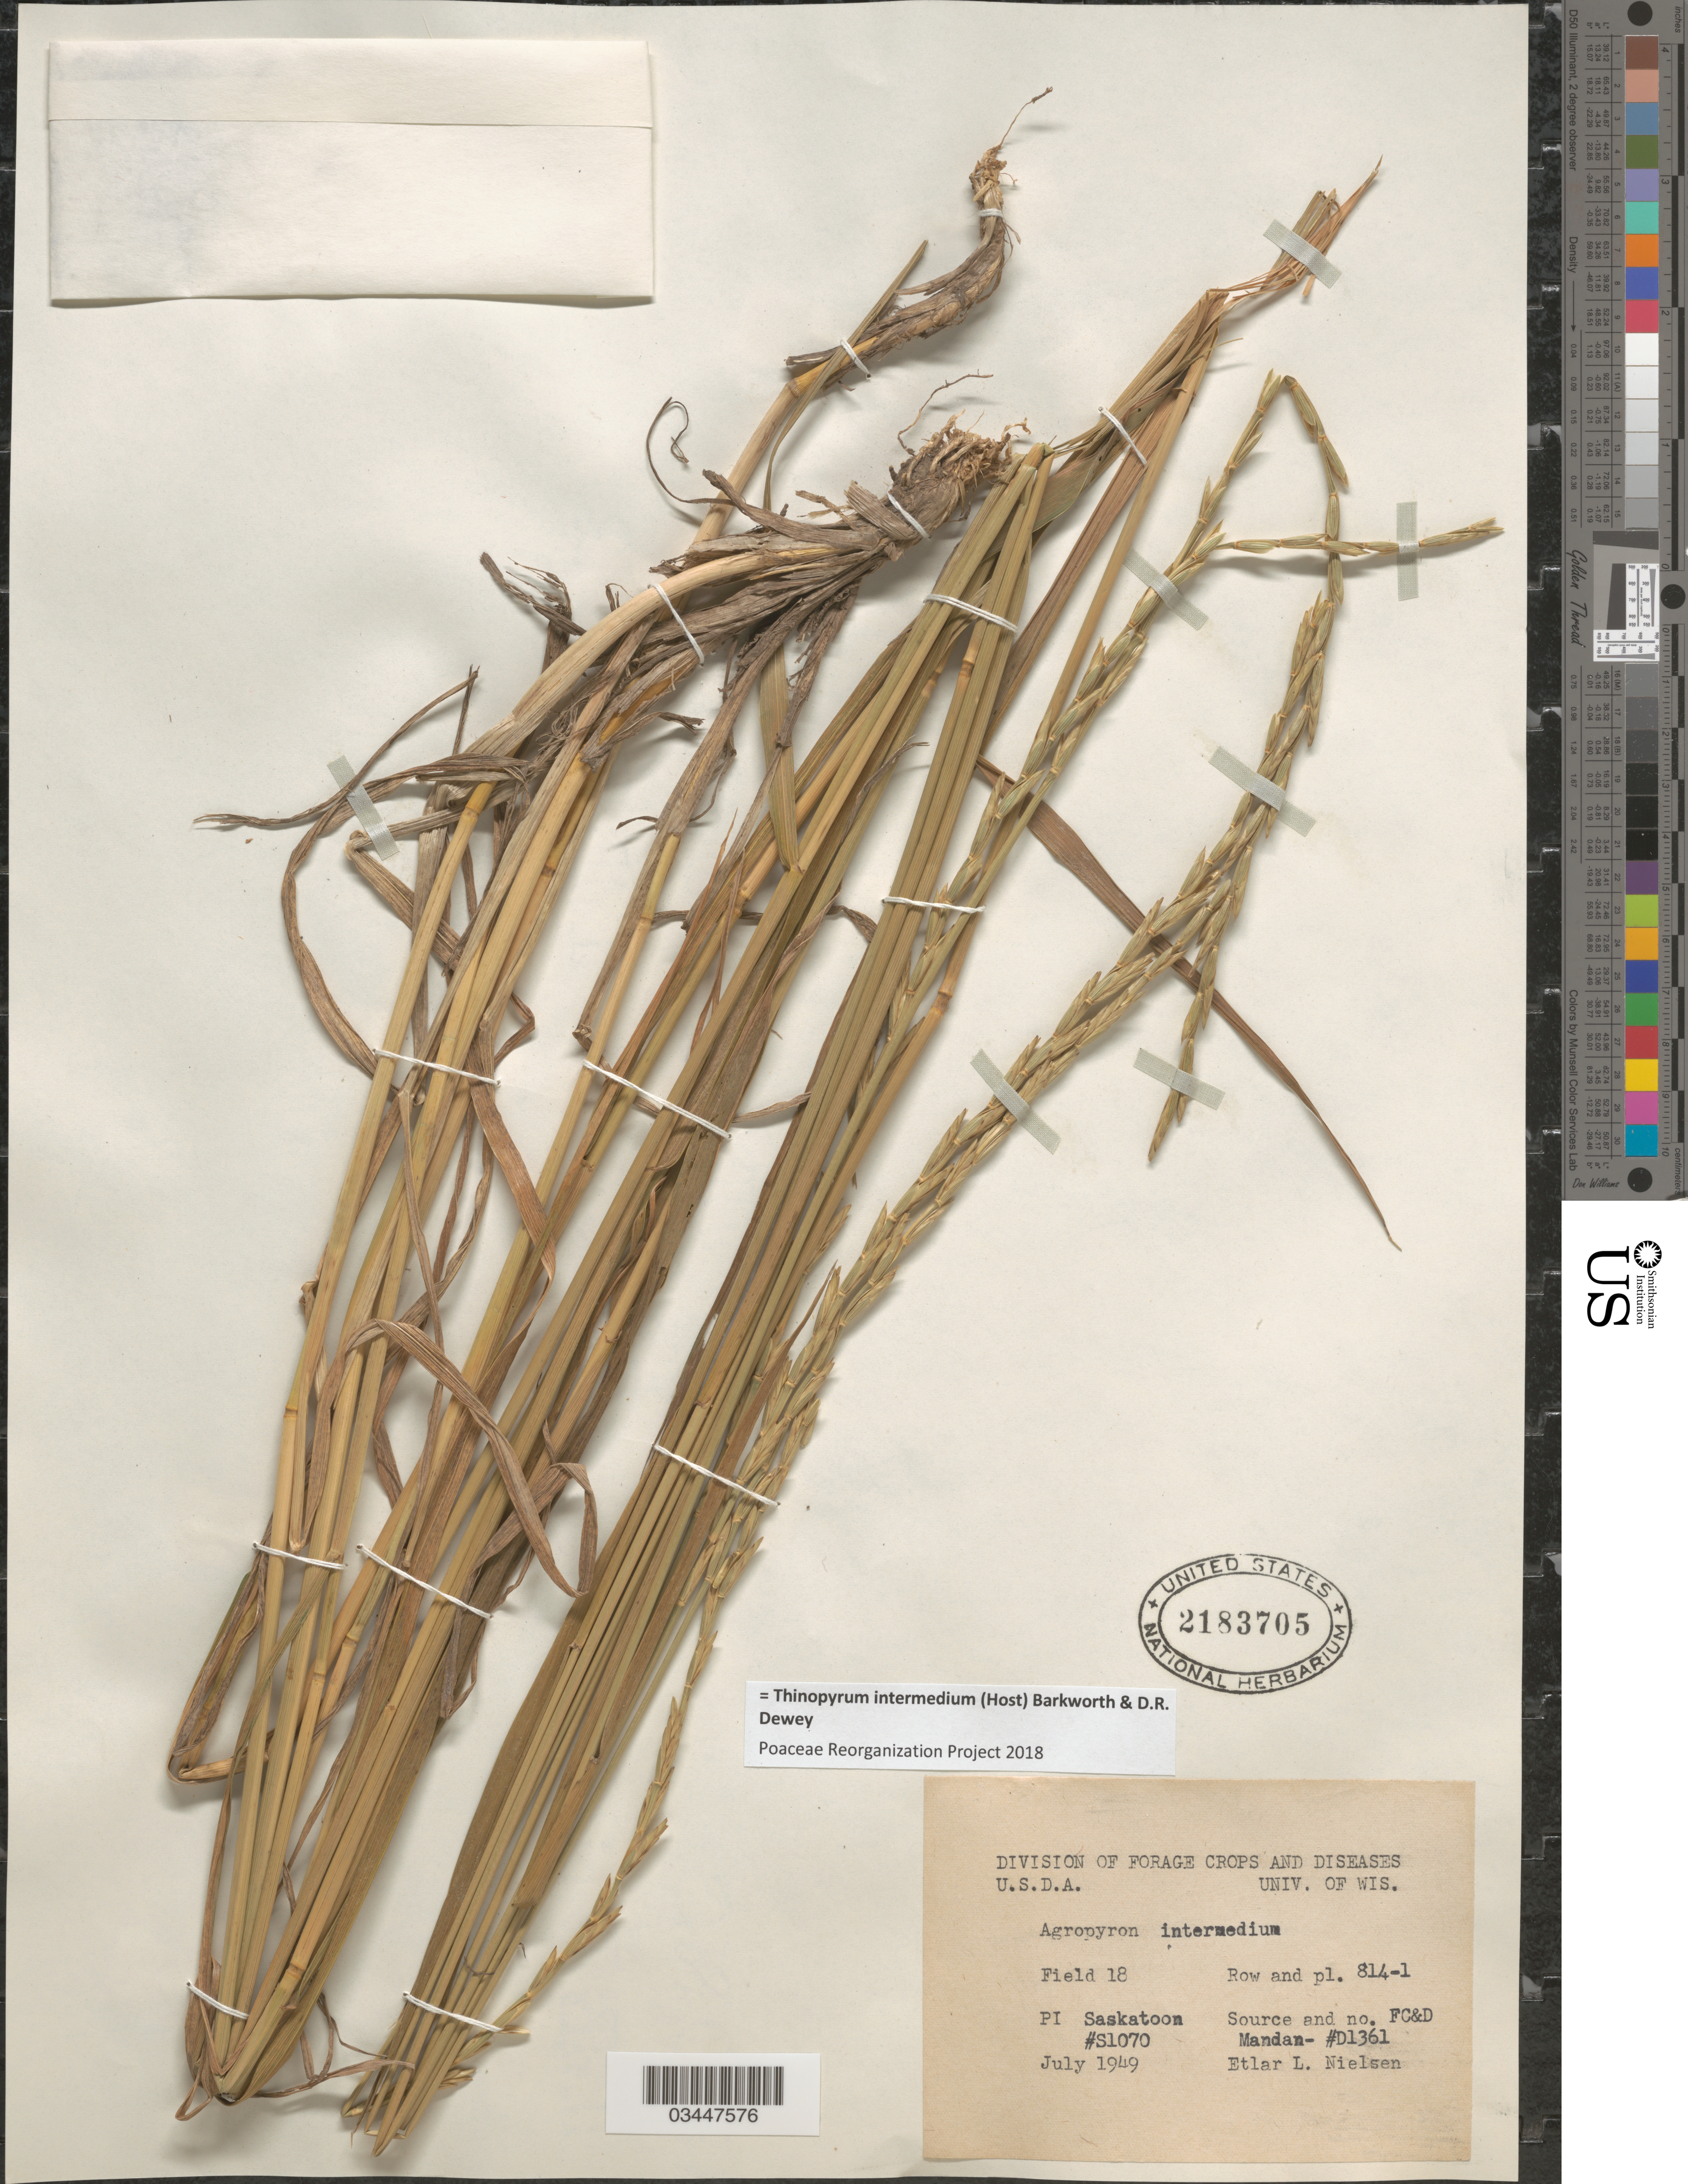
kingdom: Plantae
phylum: Tracheophyta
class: Liliopsida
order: Poales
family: Poaceae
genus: Thinopyrum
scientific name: Thinopyrum intermedium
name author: (Host) Barkworth & Dewey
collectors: E. L. Nielsen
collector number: S1070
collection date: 1949-07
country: Canada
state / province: Saskatchewan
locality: Field 18. Row and pl. 814-1. Saskatoon.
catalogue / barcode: US 2183705